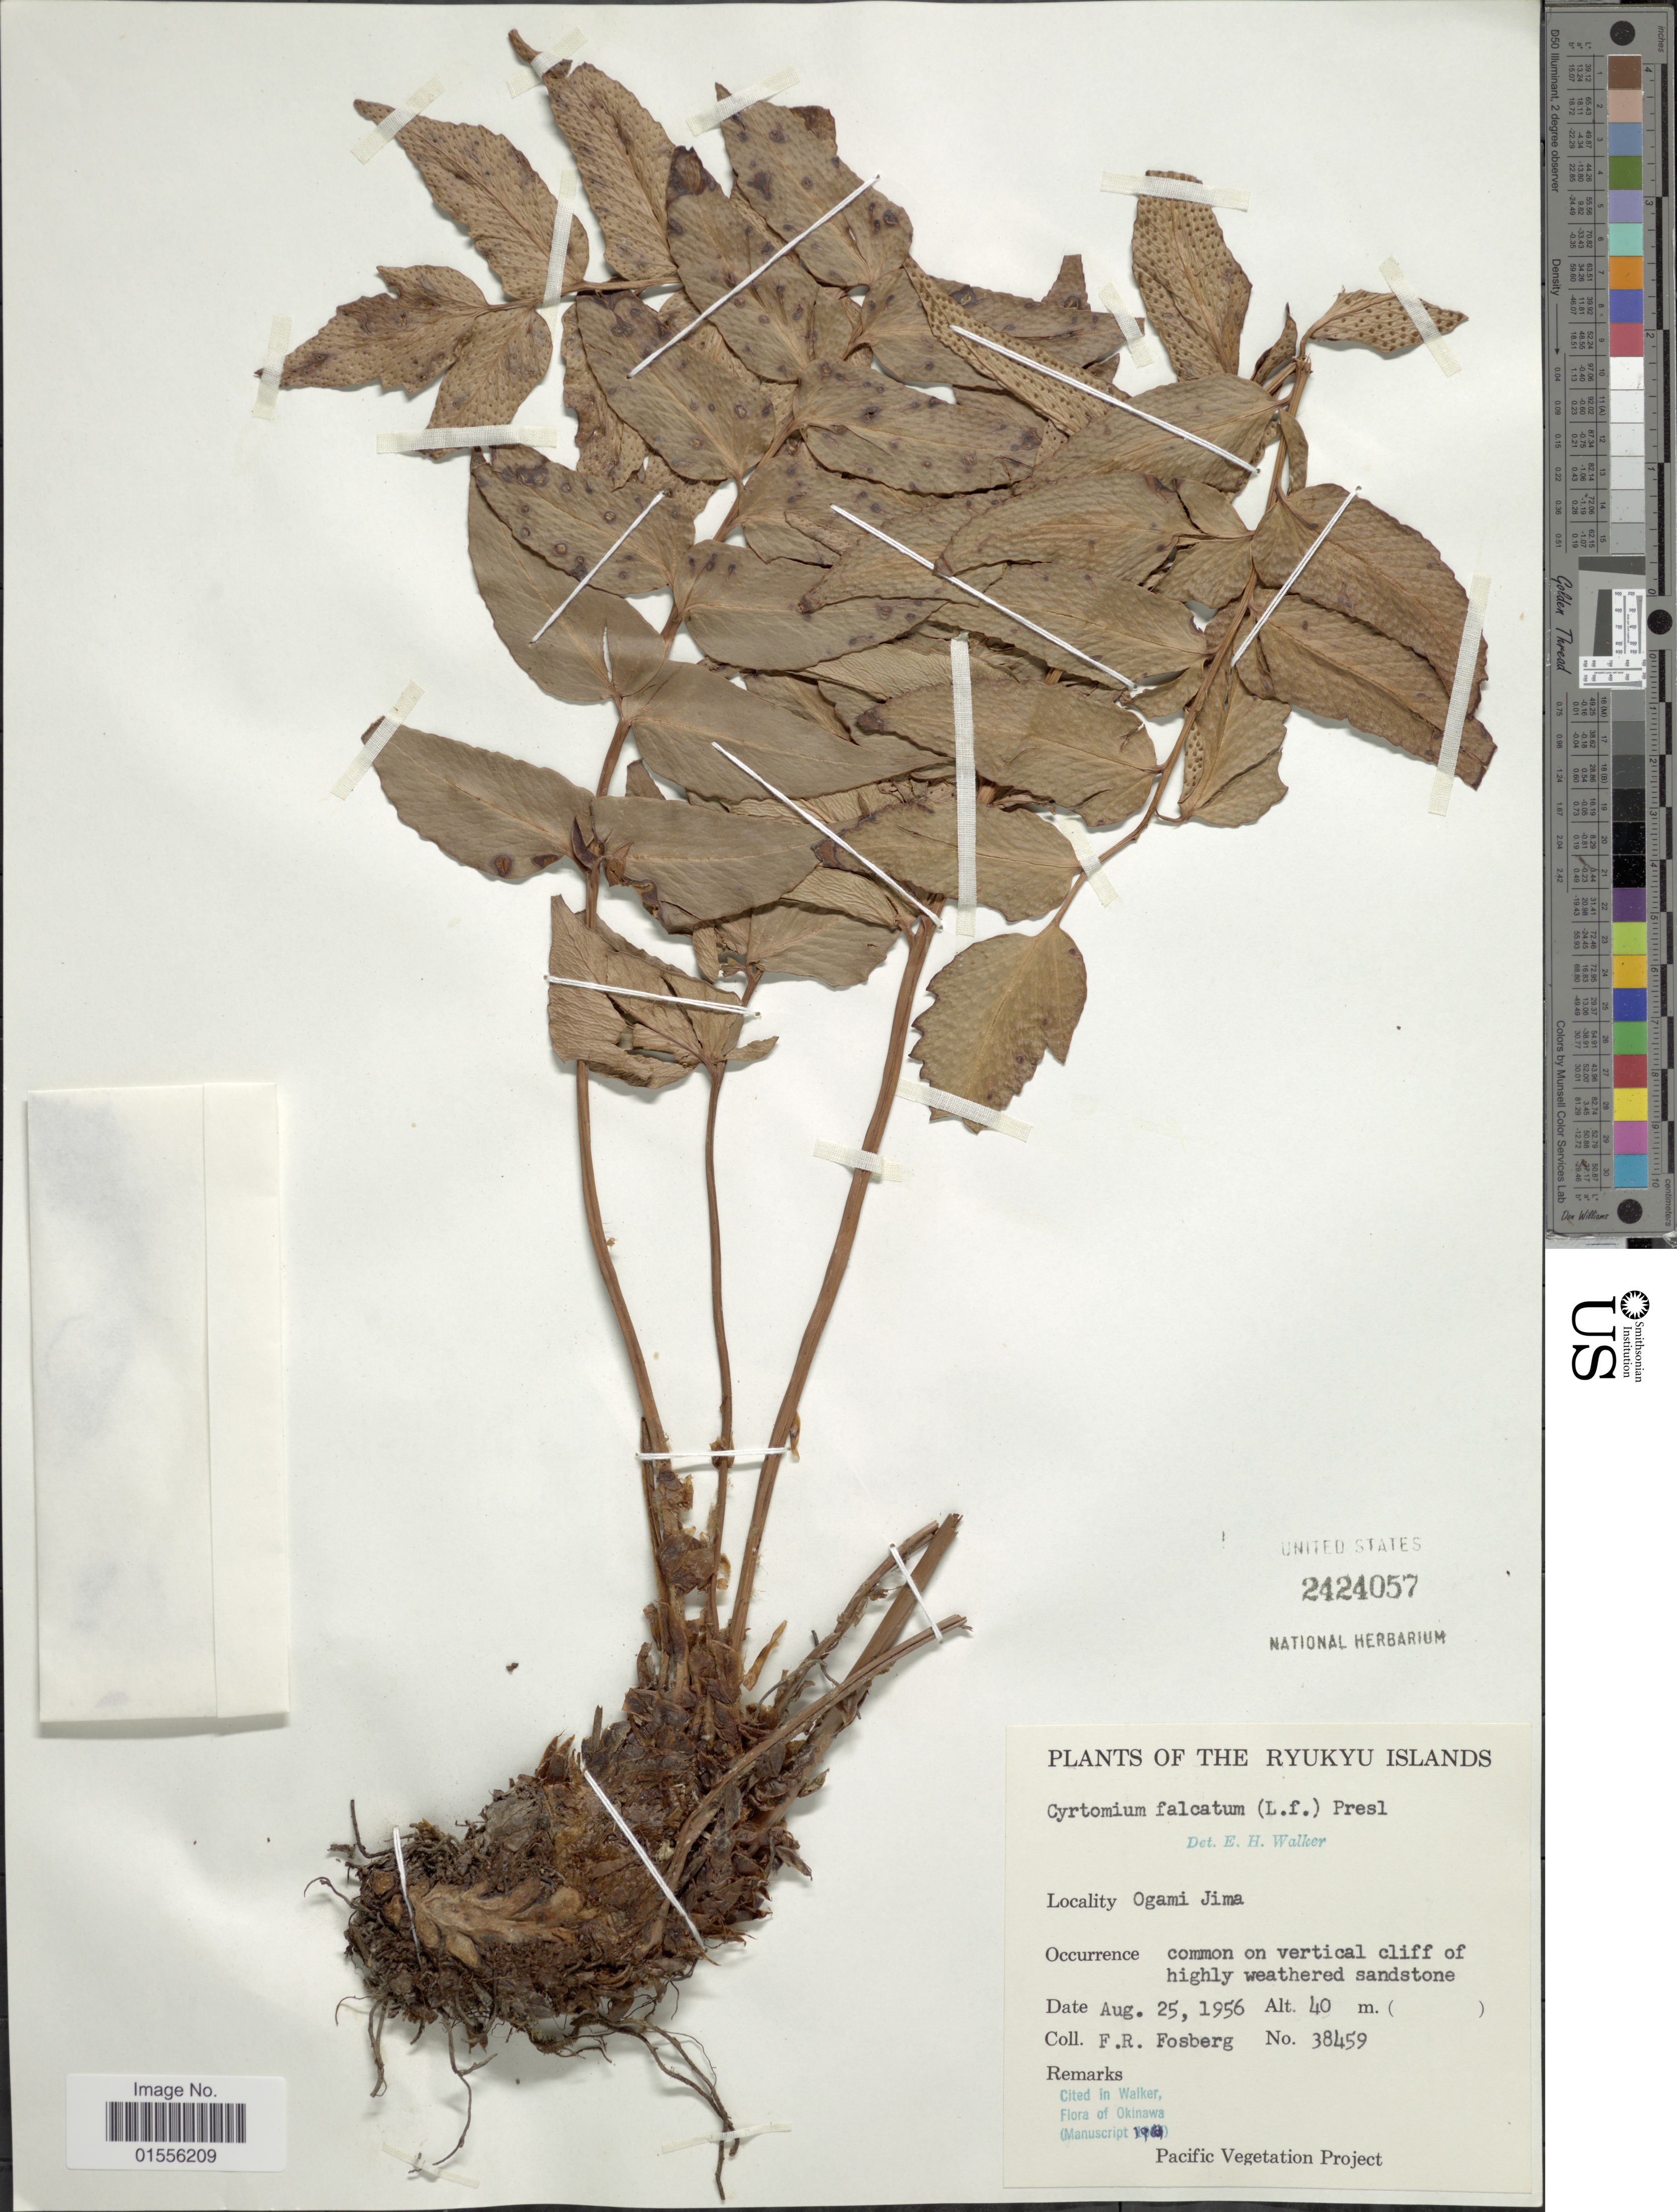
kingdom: Plantae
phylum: Tracheophyta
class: Polypodiopsida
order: Polypodiales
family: Dryopteridaceae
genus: Cyrtomium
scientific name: Cyrtomium falcatum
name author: (L. f.) C. Presl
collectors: F. R. Fosberg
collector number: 38459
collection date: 1956-08-25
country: Japan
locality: The Ryukyu Islands, Ogami Jima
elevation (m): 40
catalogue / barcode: US 2424057